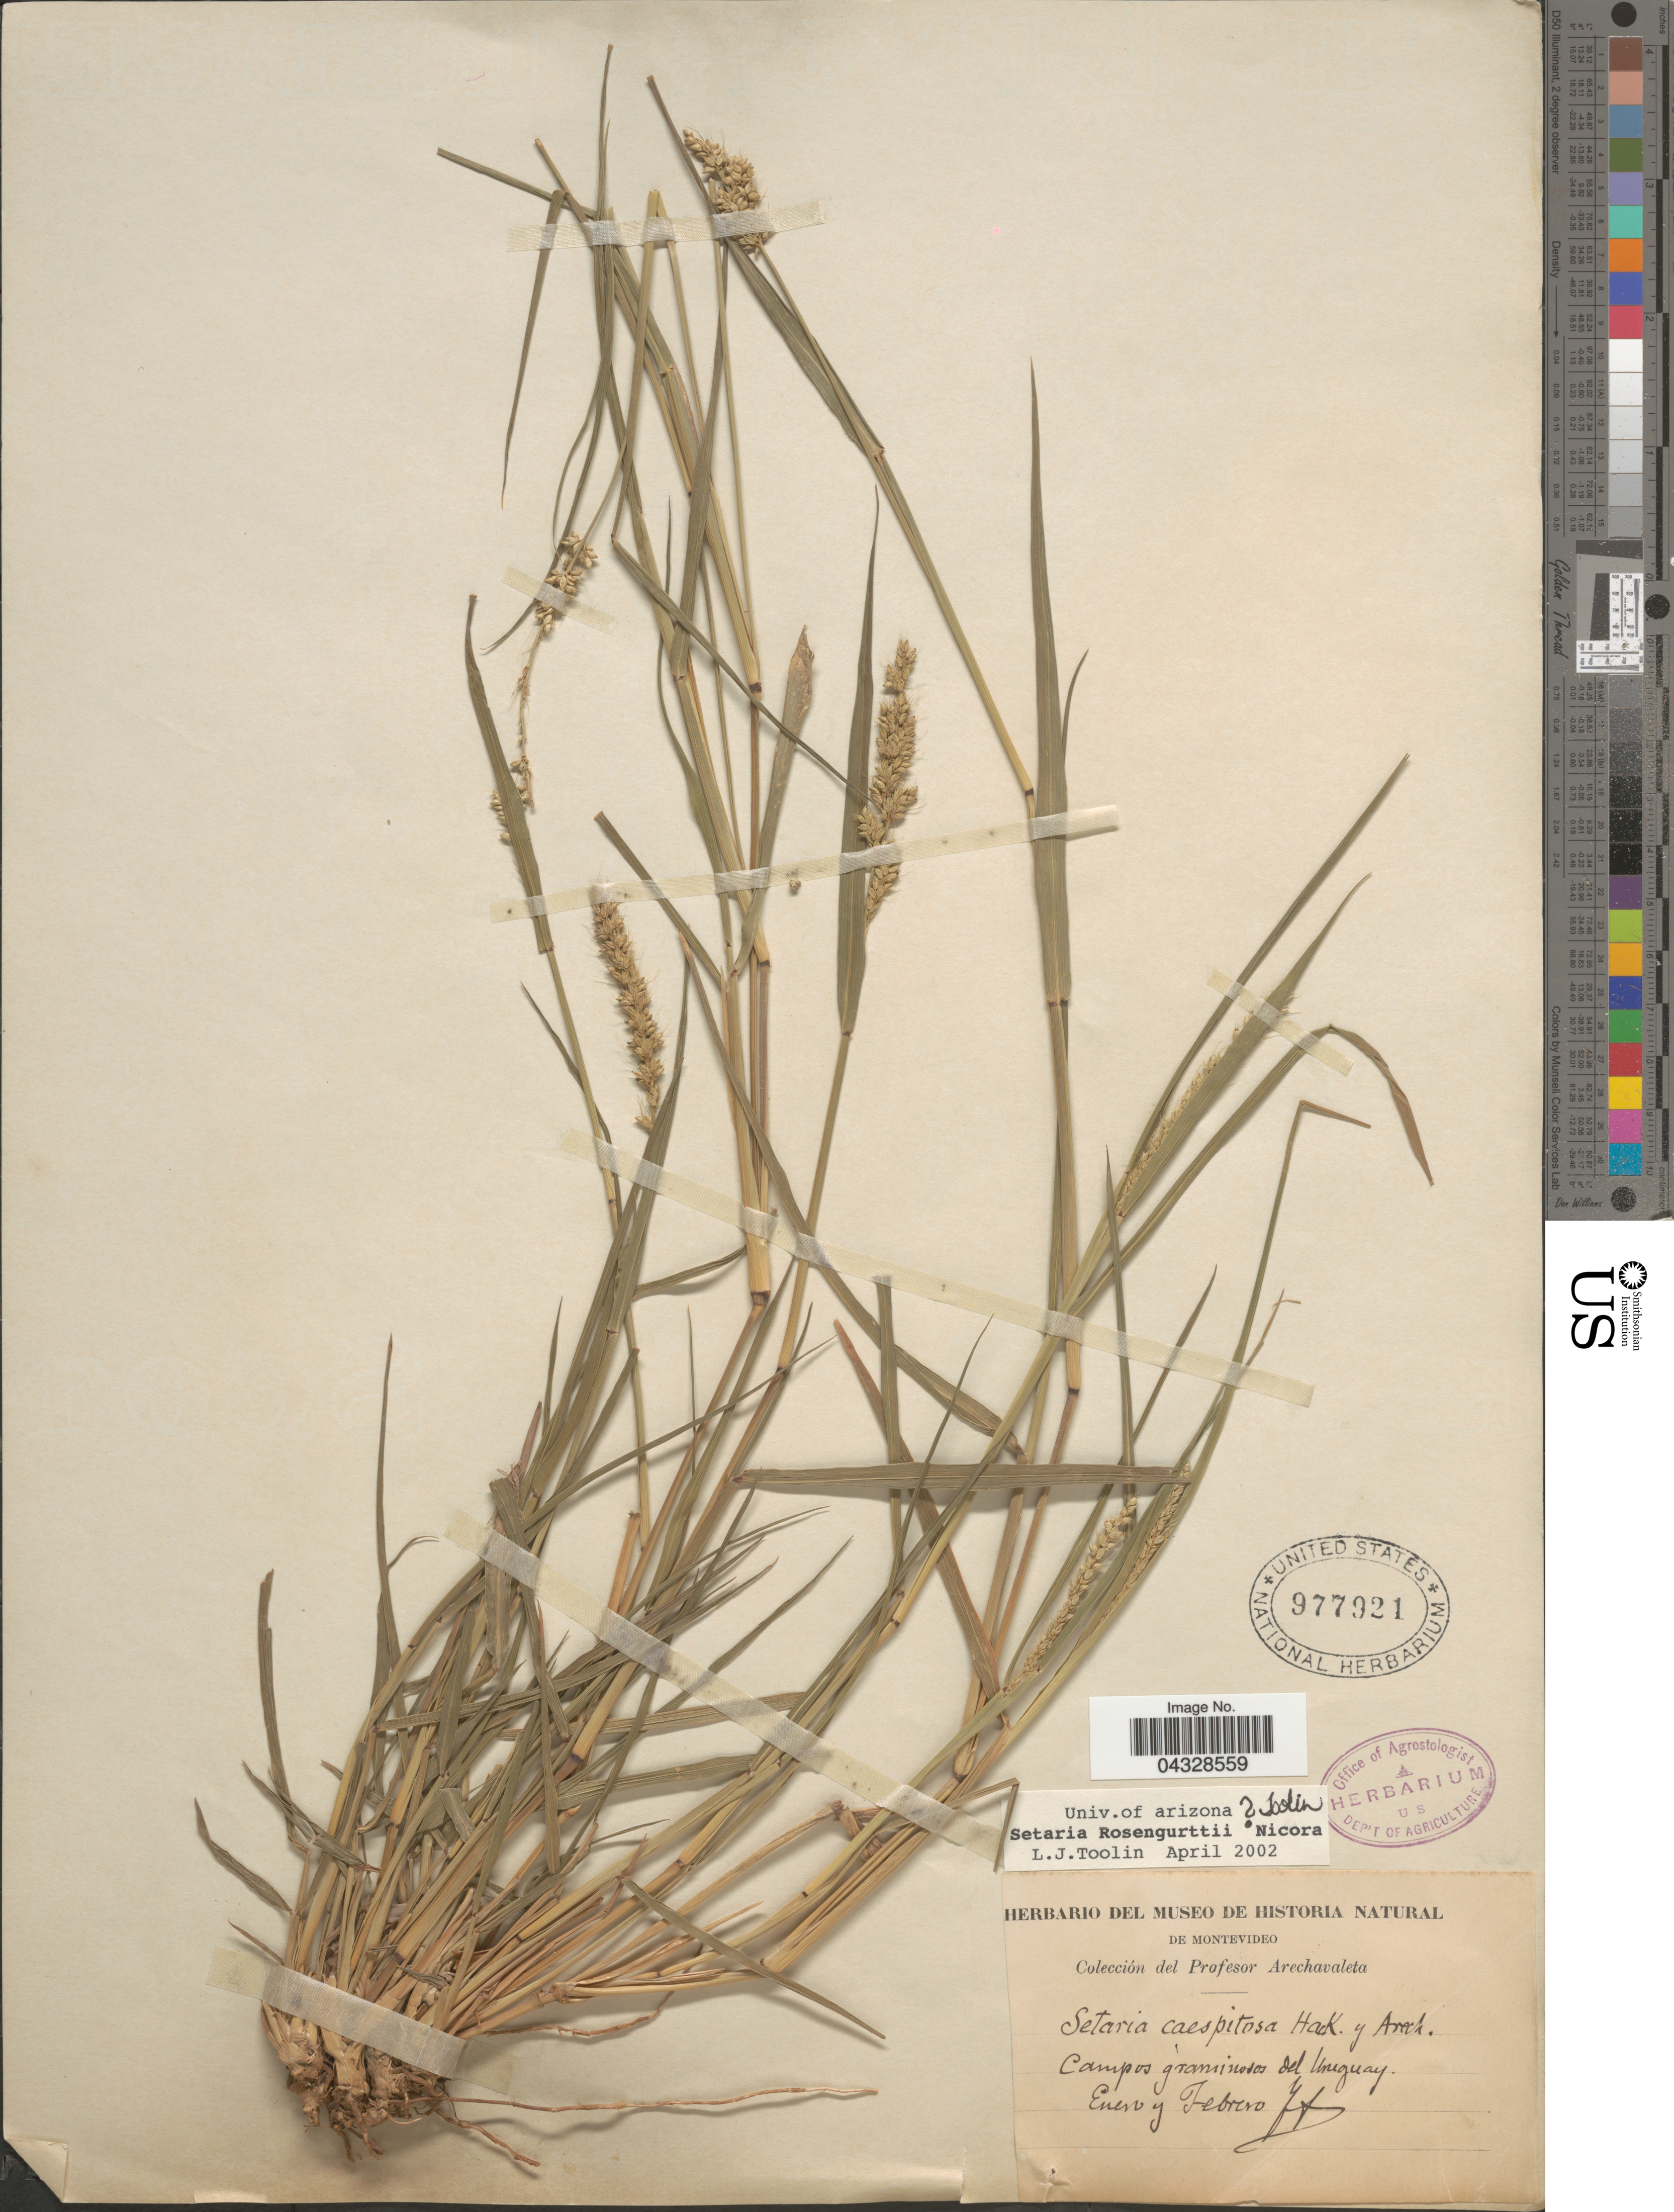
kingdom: Plantae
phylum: Tracheophyta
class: Liliopsida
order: Poales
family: Poaceae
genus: Setaria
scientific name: Setaria rosengurttii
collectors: Arechavaleta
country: Uruguay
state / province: Montevideo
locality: Campos graminosos del Uruguay.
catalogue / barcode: US 977921